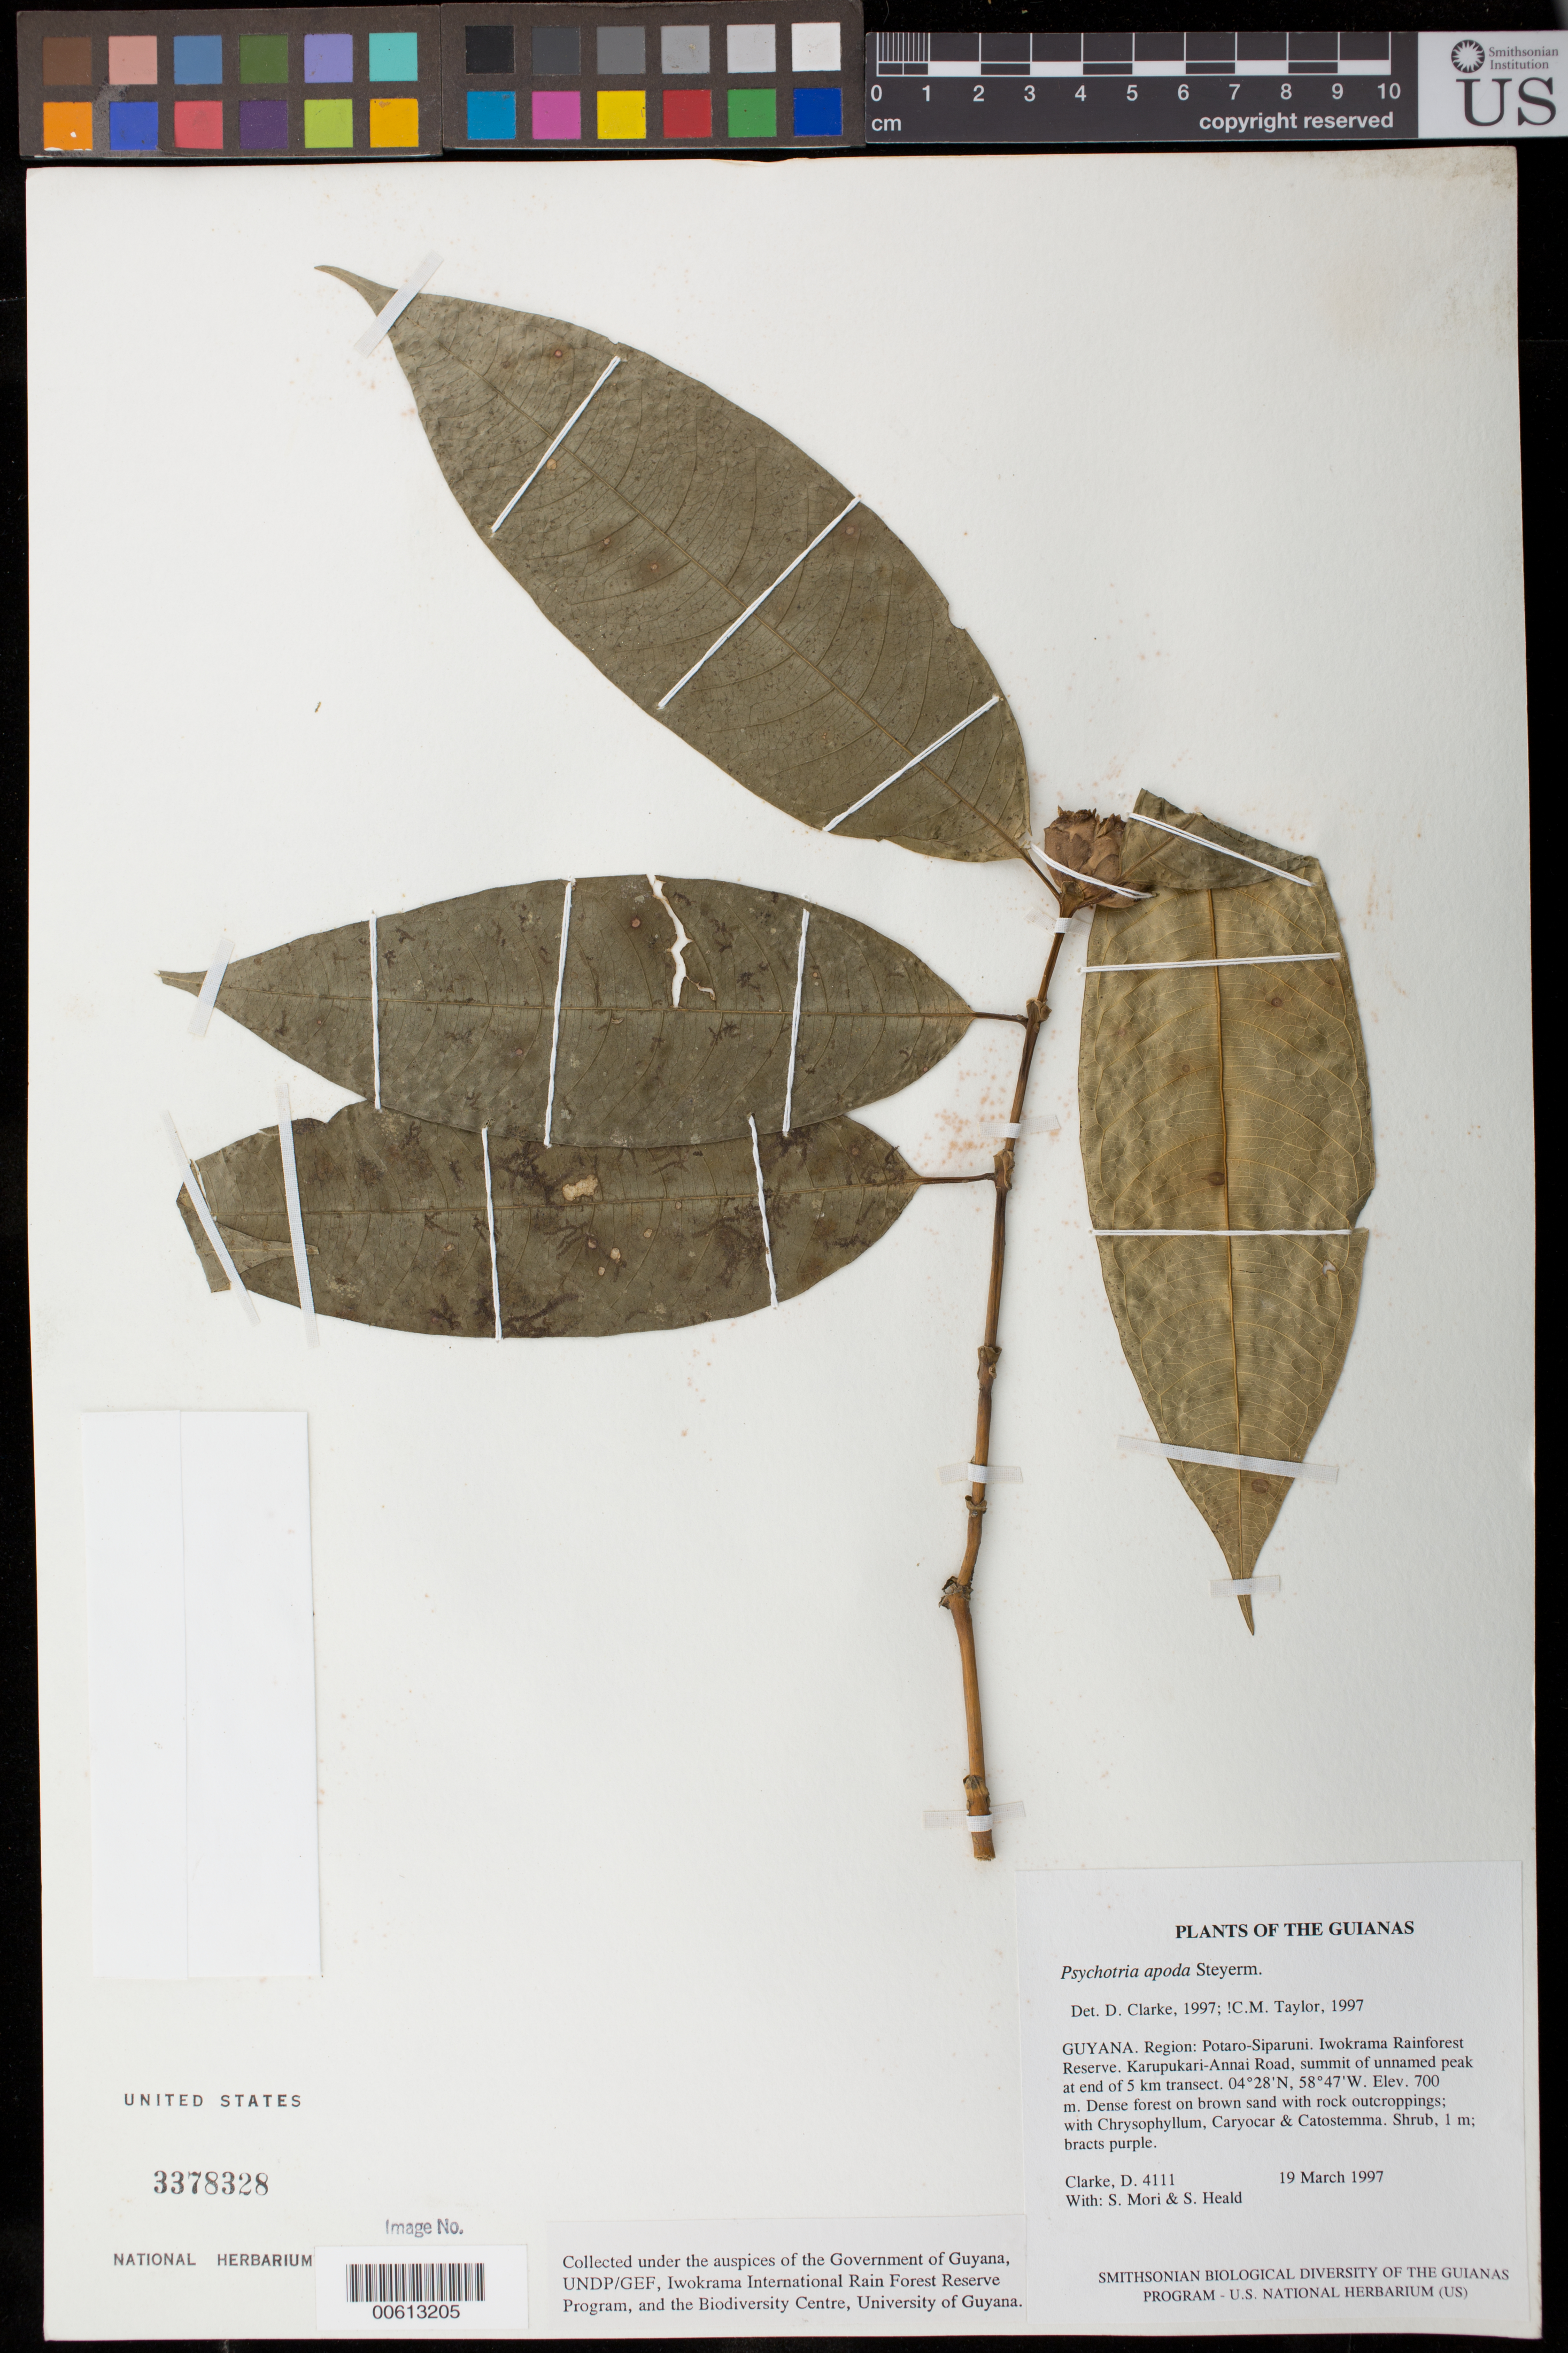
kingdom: Plantae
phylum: Tracheophyta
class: Magnoliopsida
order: Gentianales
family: Rubiaceae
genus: Palicourea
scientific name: Palicourea apoda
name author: (Steyerm.) Delprete & J.H. Kirkbr.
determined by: Kirkbride, J. H., Jr.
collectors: H. D. Clarke, S. Mori & S. Heald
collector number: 4111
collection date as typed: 19 March 1997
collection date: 1997-03-19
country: Guyana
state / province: Potaro-Siparuni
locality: Iwokrama Rainforest Reserve. Karupukari-Annai Road, summit of unnamed peak at end of 5 km transect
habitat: Dense forest on brown sand with rock outcroppings; with Chrysophyllum, Caryocar & Catostemma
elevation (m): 700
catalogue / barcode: US 3378328